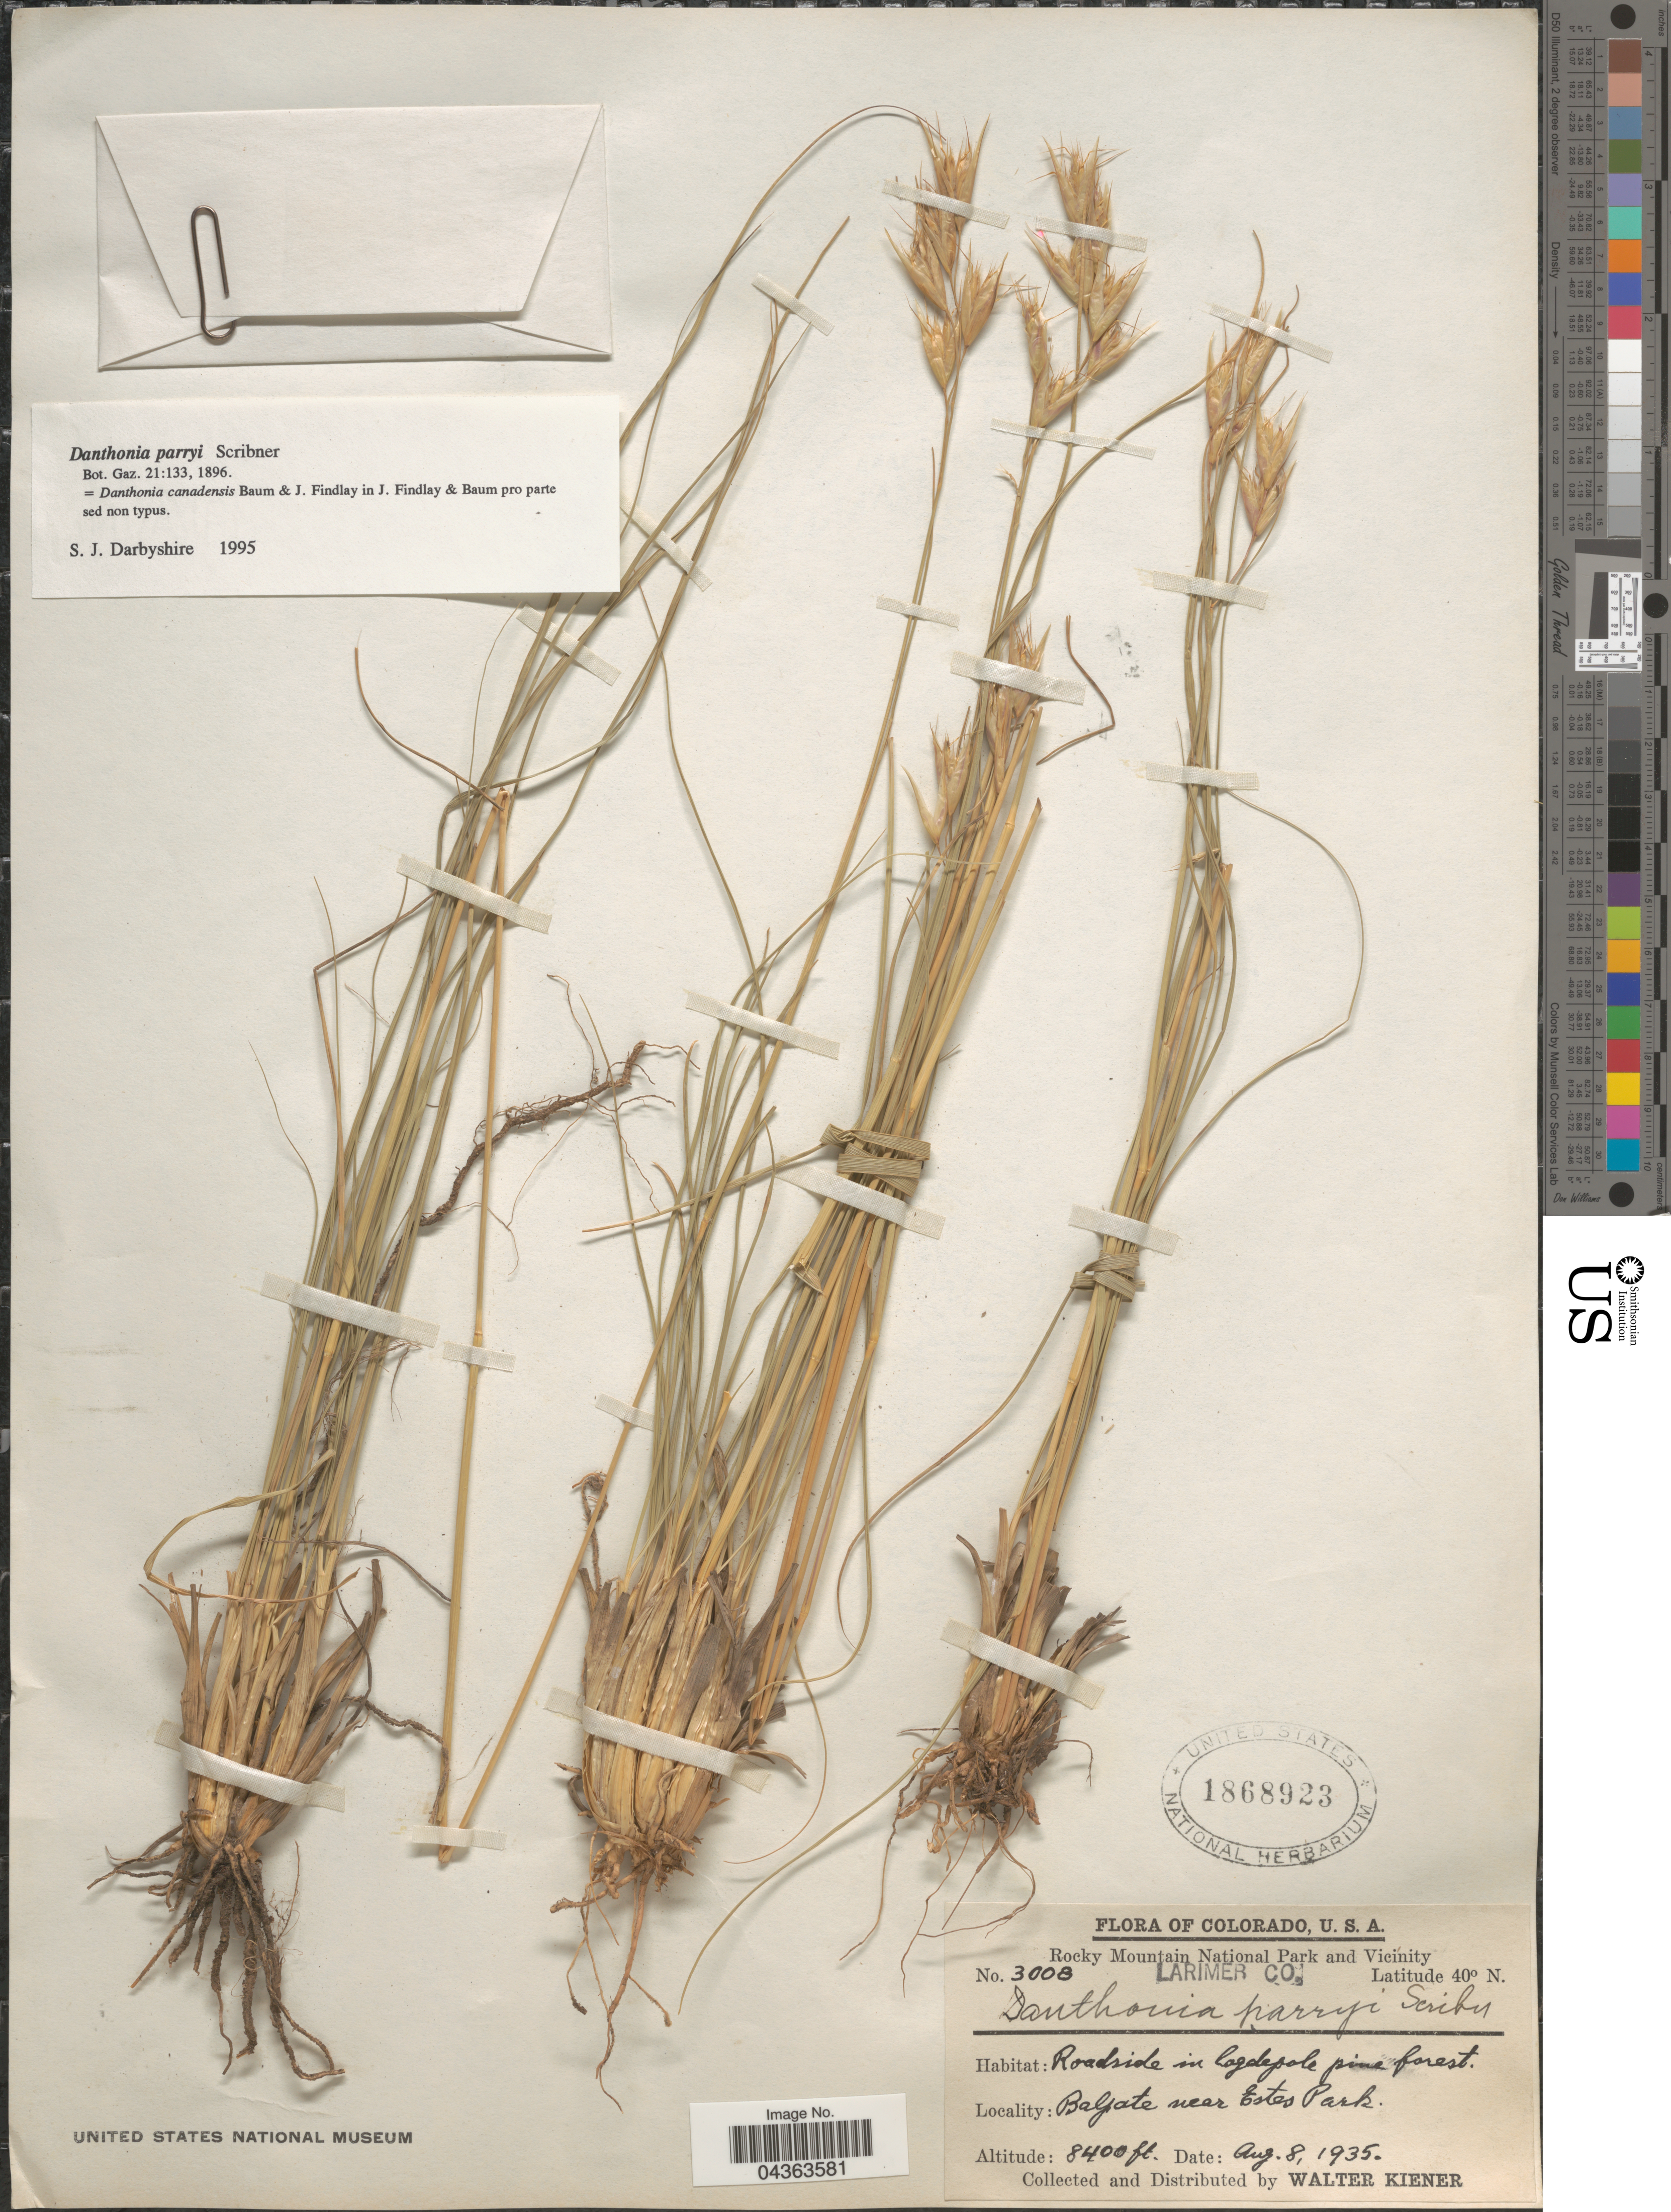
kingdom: Plantae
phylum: Tracheophyta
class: Liliopsida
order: Poales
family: Poaceae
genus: Danthonia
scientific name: Danthonia parryi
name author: Scribn.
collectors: W. Kiener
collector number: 3008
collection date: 1935-08-08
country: United States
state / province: Colorado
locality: Rocky Mountain National Park and Vicinity. Larimer Co. Balgate near Estes Park.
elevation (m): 2560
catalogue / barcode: US 1868923